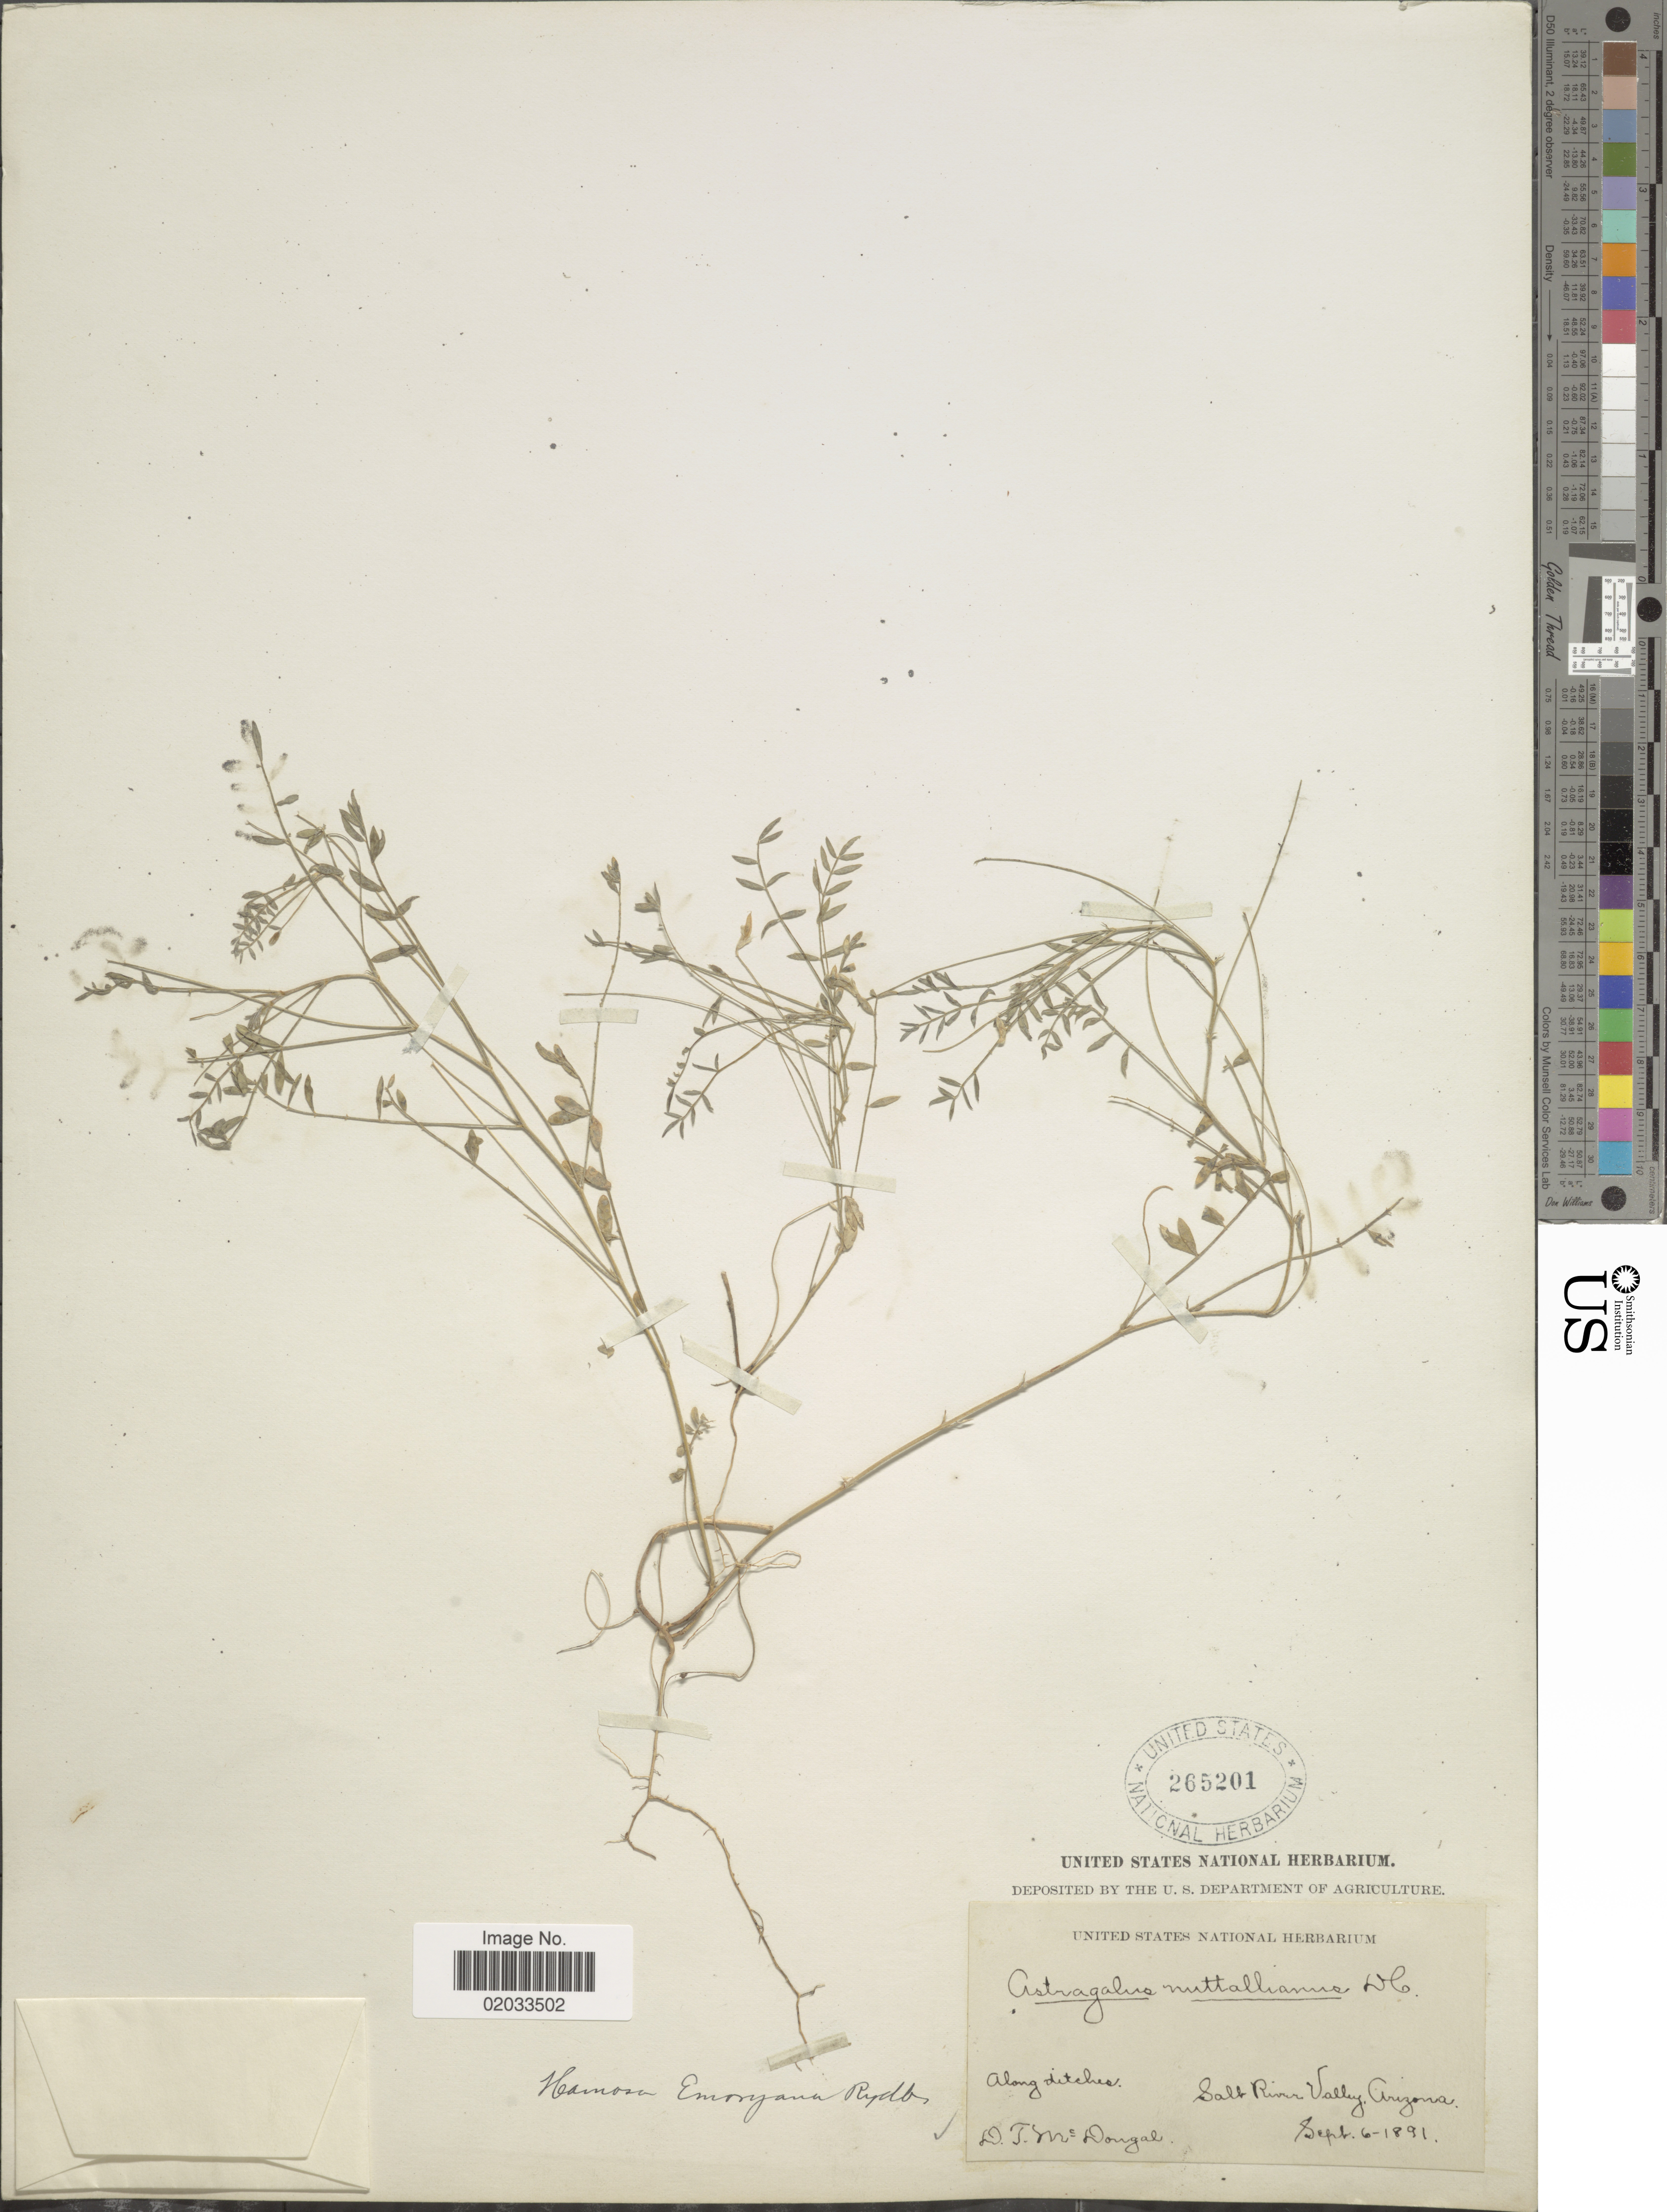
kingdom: Plantae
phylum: Tracheophyta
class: Magnoliopsida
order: Fabales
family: Fabaceae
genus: Astragalus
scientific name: Astragalus emoryanus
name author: (Rydb.) Cory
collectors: D. McDougal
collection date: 1891-09-06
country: United States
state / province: Arizona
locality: Along ditches, Salt River Valley.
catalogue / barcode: US 265201